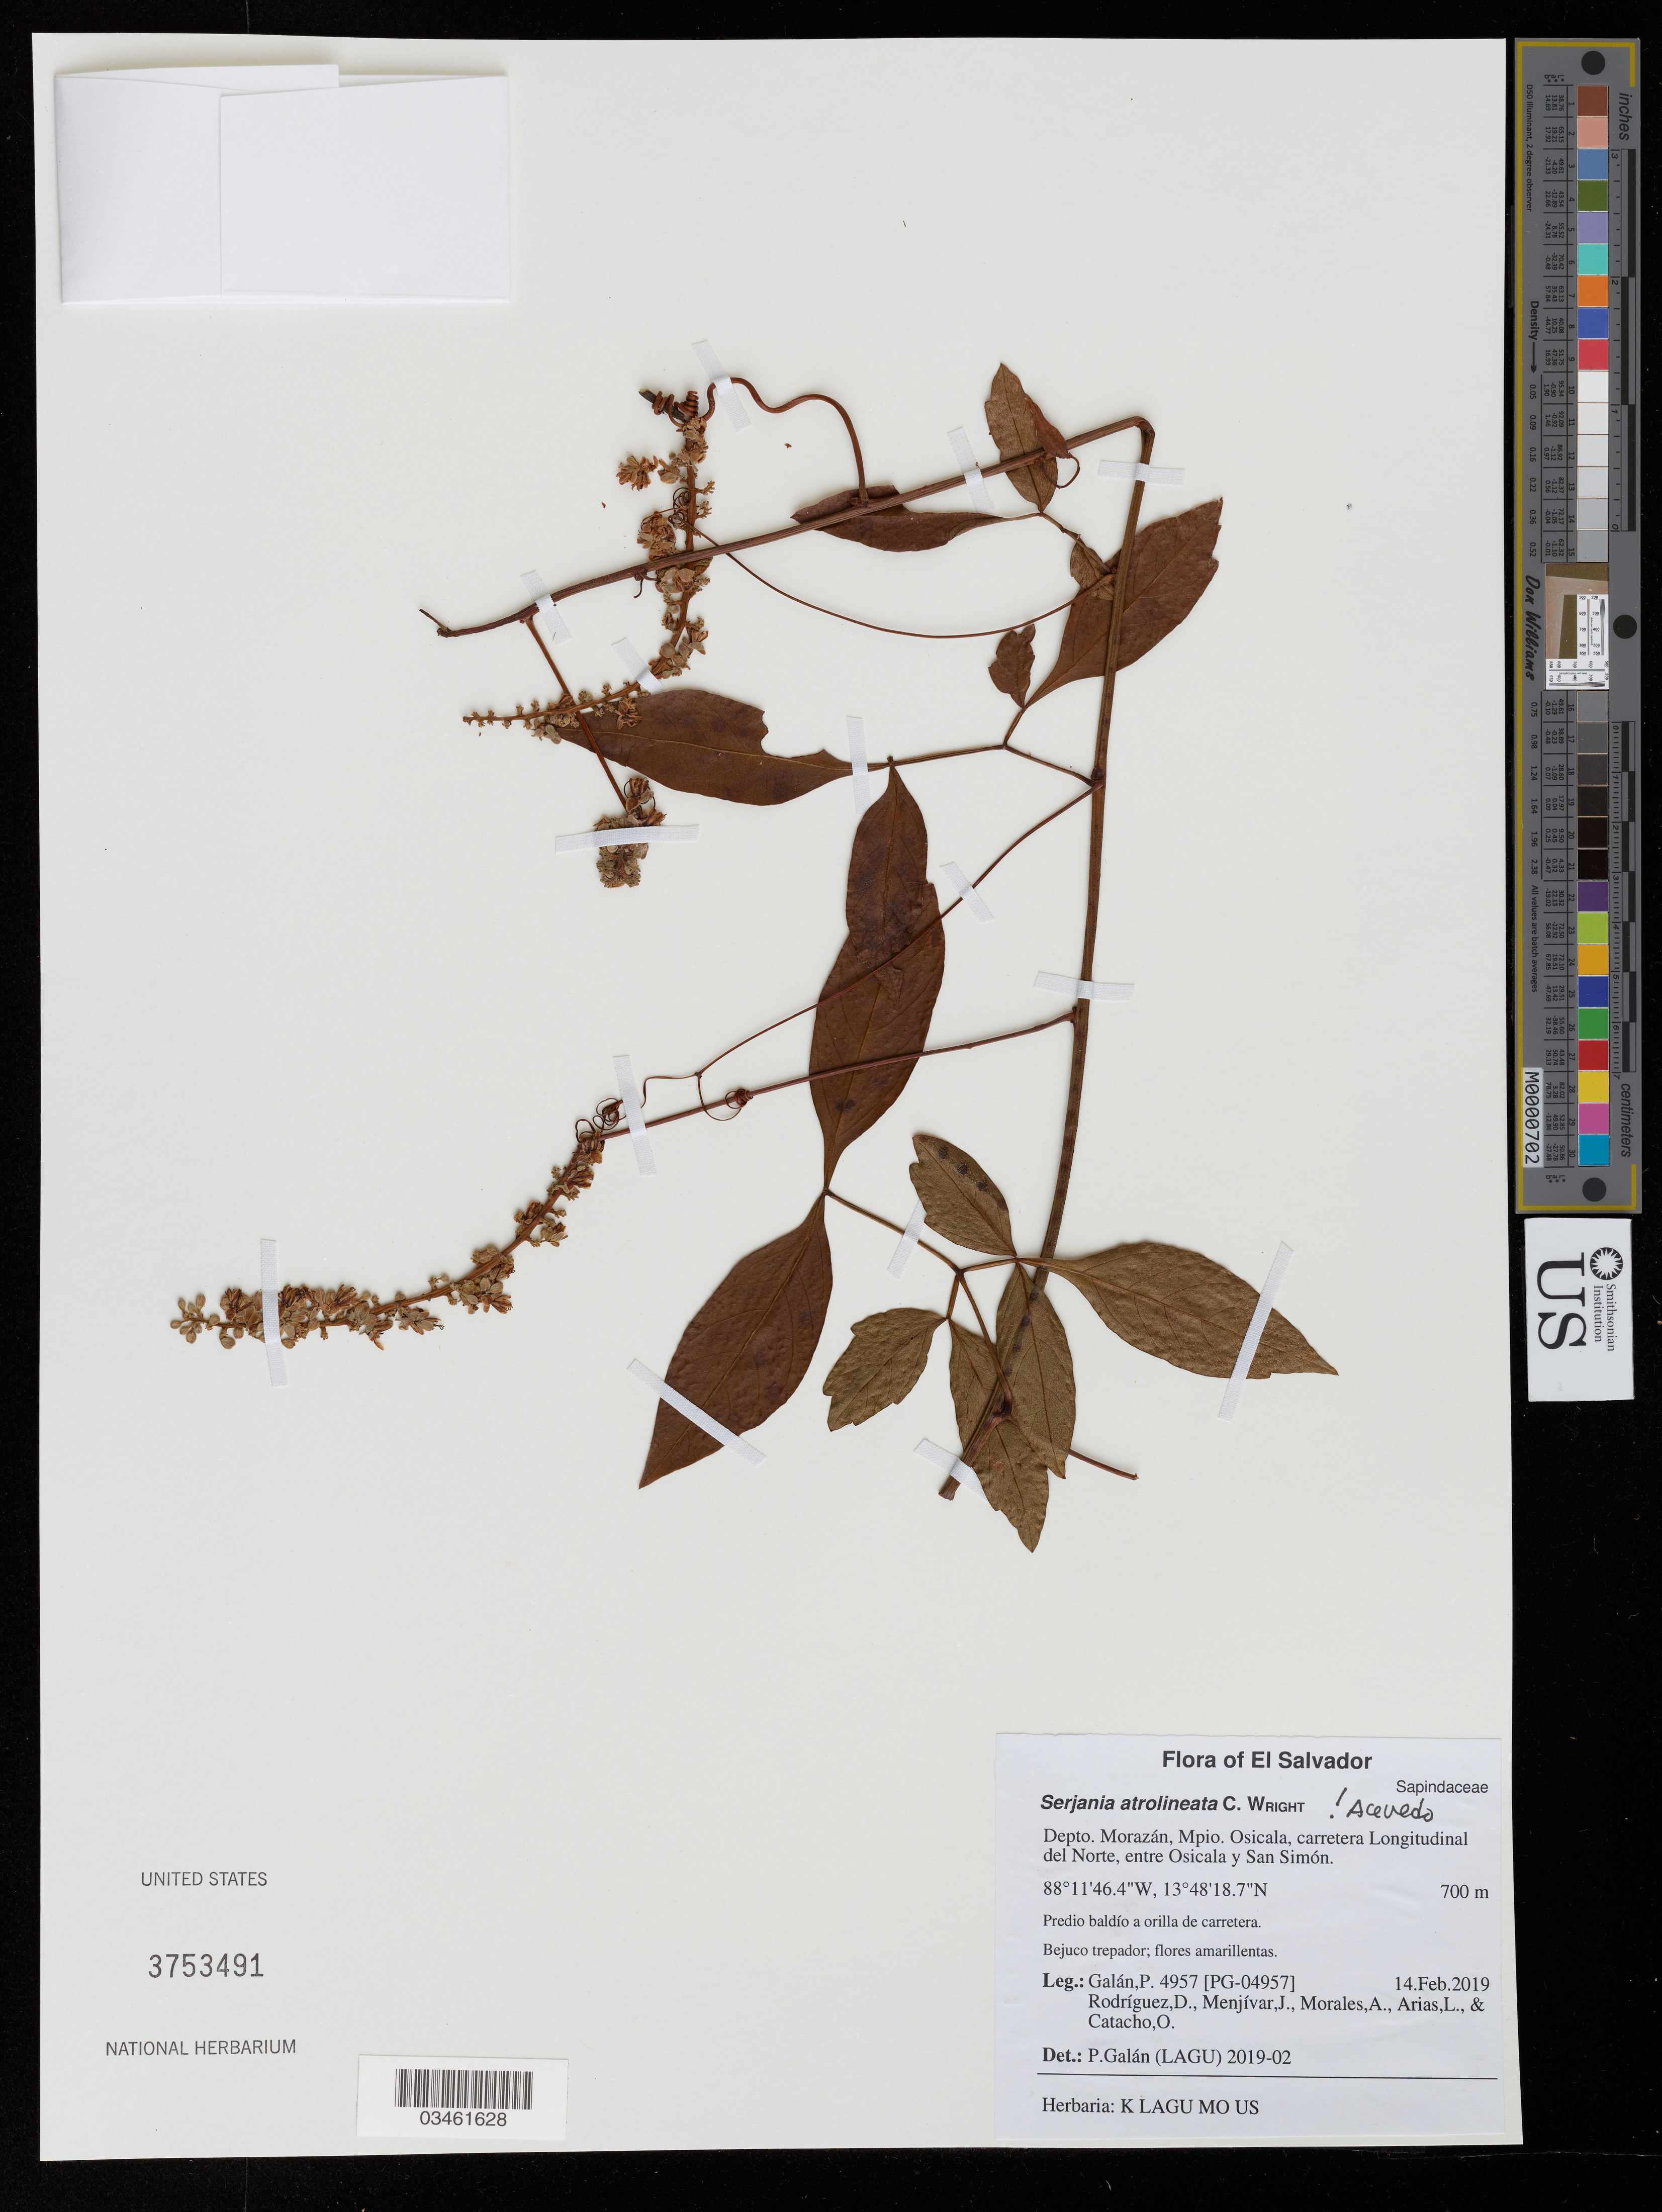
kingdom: Plantae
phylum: Tracheophyta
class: Magnoliopsida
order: Sapindales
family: Sapindaceae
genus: Serjania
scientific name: Serjania atrolineata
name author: C. Wright in Sauvalle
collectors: P. Galan, D. Rodriguez, J. Menjívar, A. Morales & et al.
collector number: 4957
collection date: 2019-02-14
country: El Salvador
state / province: Morazan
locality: Depto. Morazán, Mpio. Osicala, carretera Longitudinal del Norte, entre Osicala y San Simón.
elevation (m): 700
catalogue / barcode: US 3753491